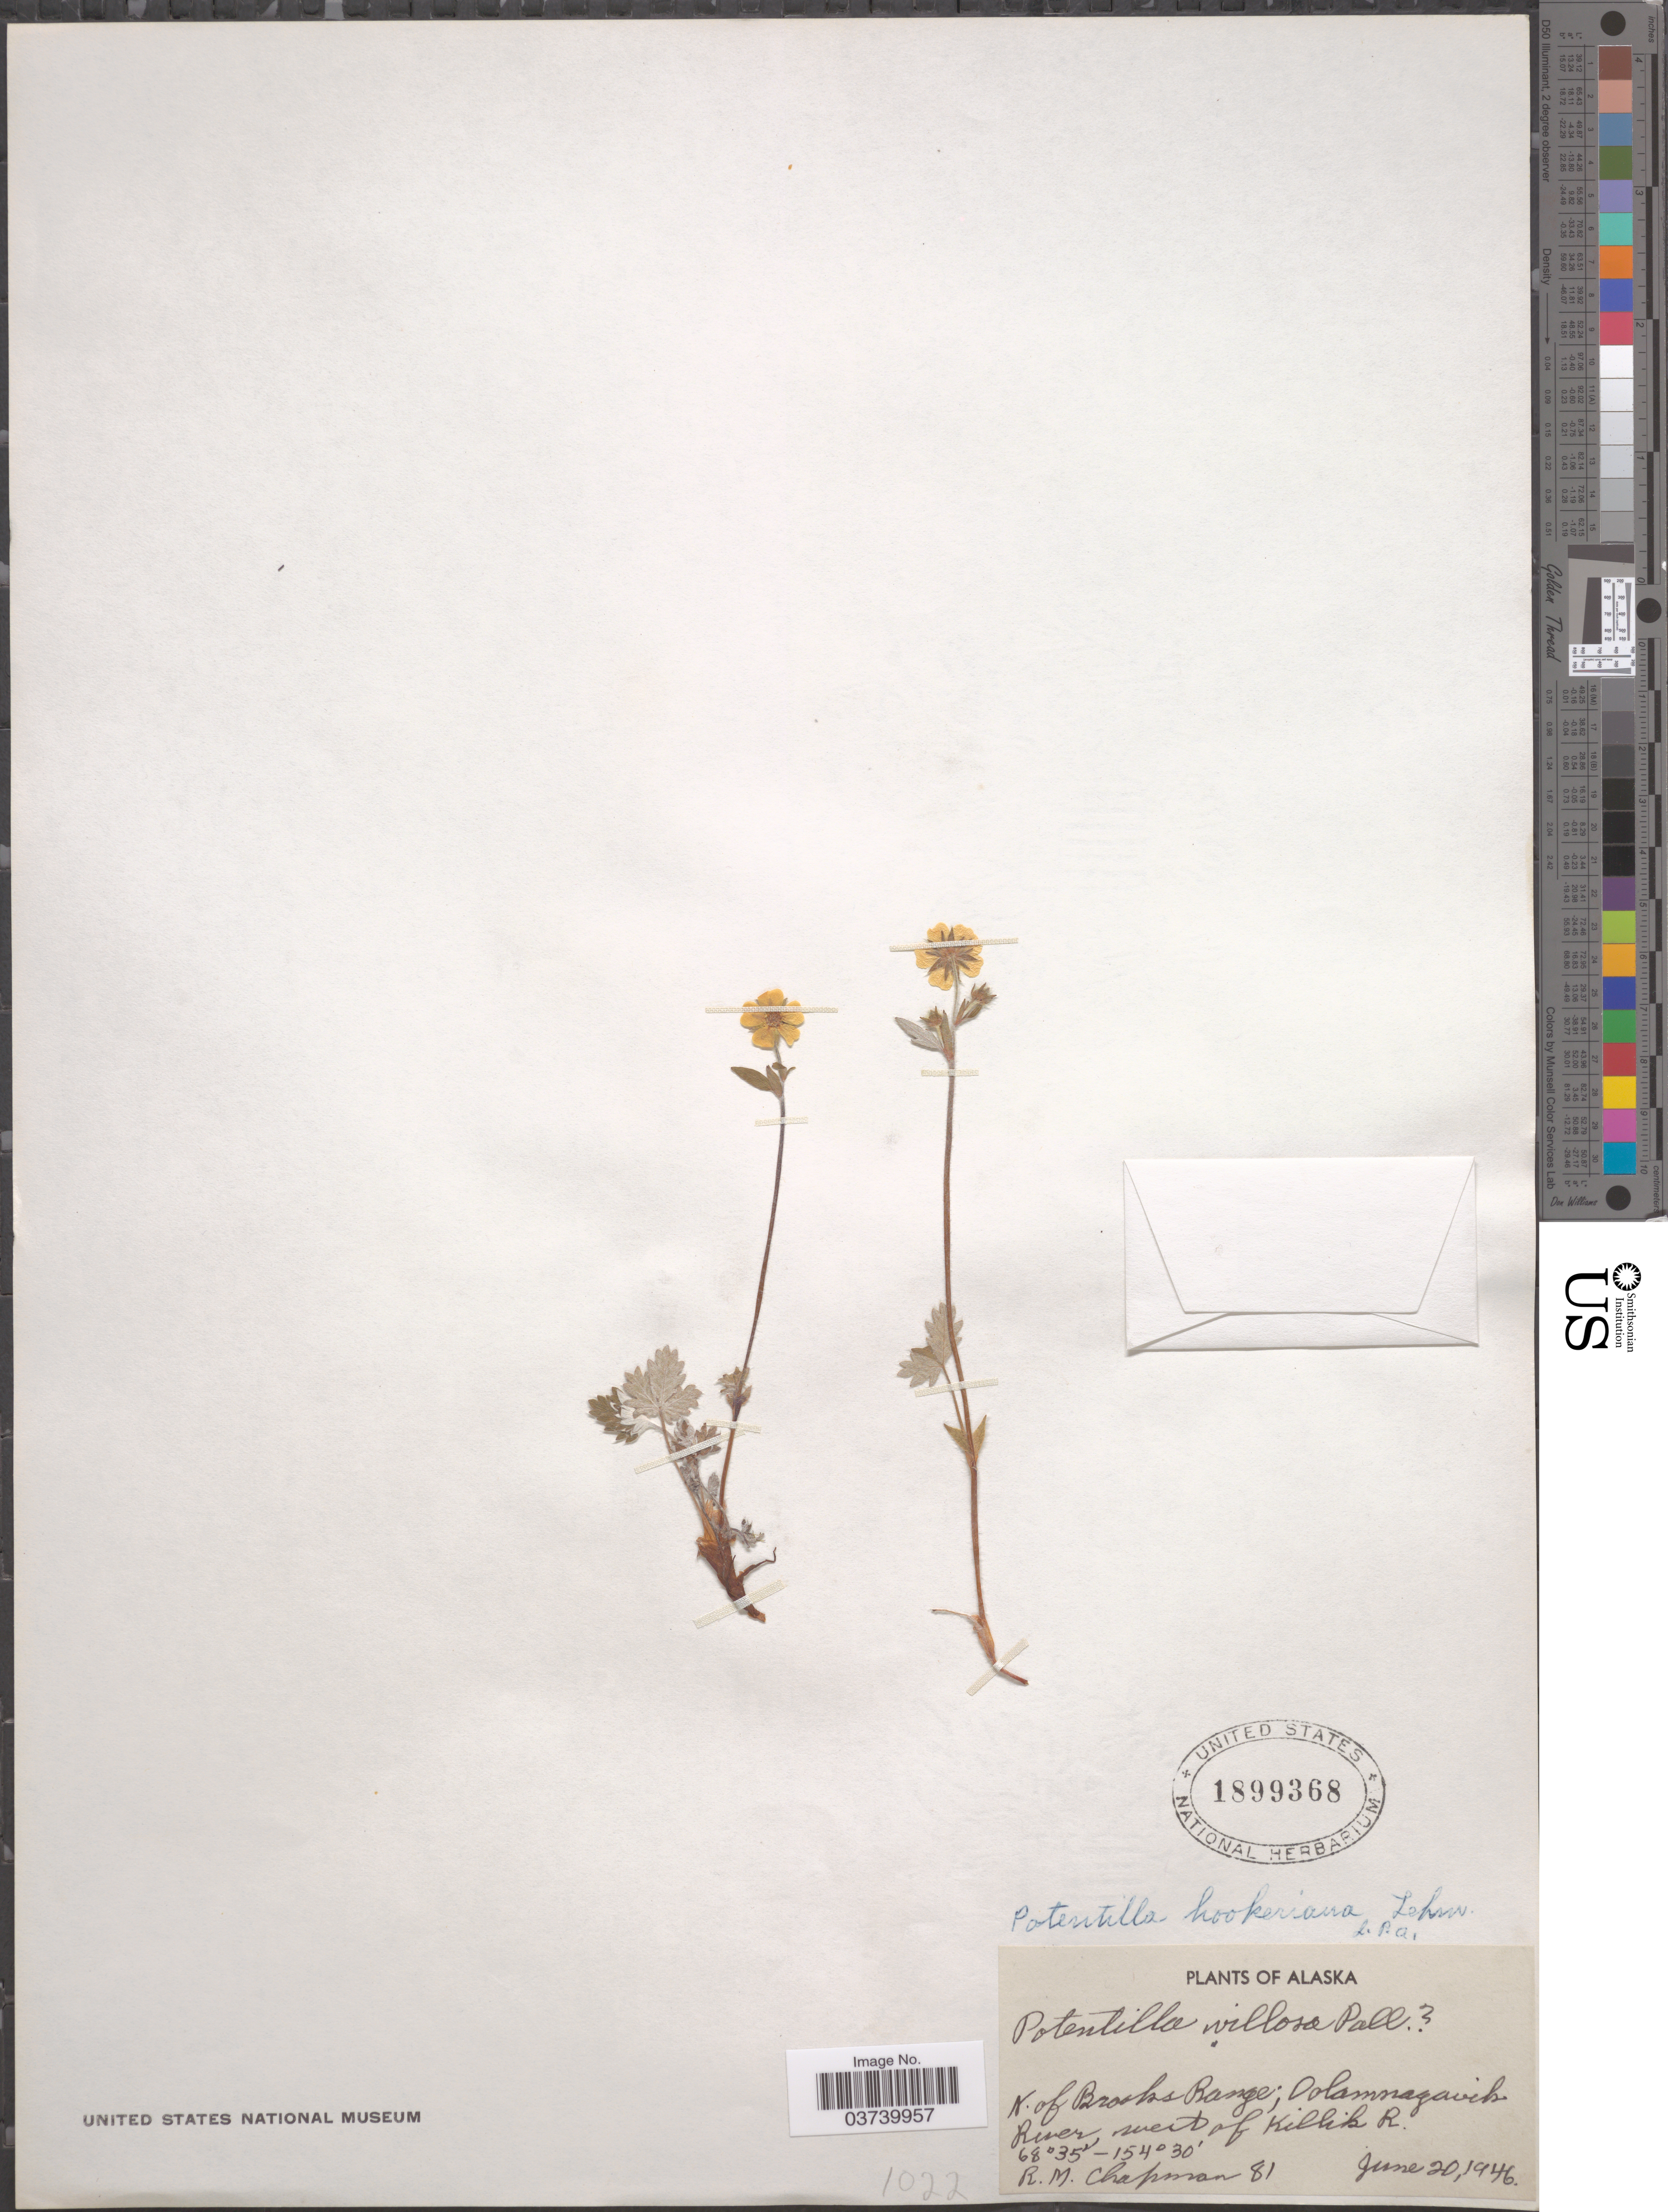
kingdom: Plantae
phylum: Tracheophyta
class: Magnoliopsida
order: Rosales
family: Rosaceae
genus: Potentilla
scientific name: Potentilla hookeriana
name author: F. Lehm.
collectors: R. M. Chapman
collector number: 81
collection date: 1946-06-20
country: United States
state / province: Alaska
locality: N. of Brooks Range; Oolamnagavik River west of Killik R.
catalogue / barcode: US 1899368